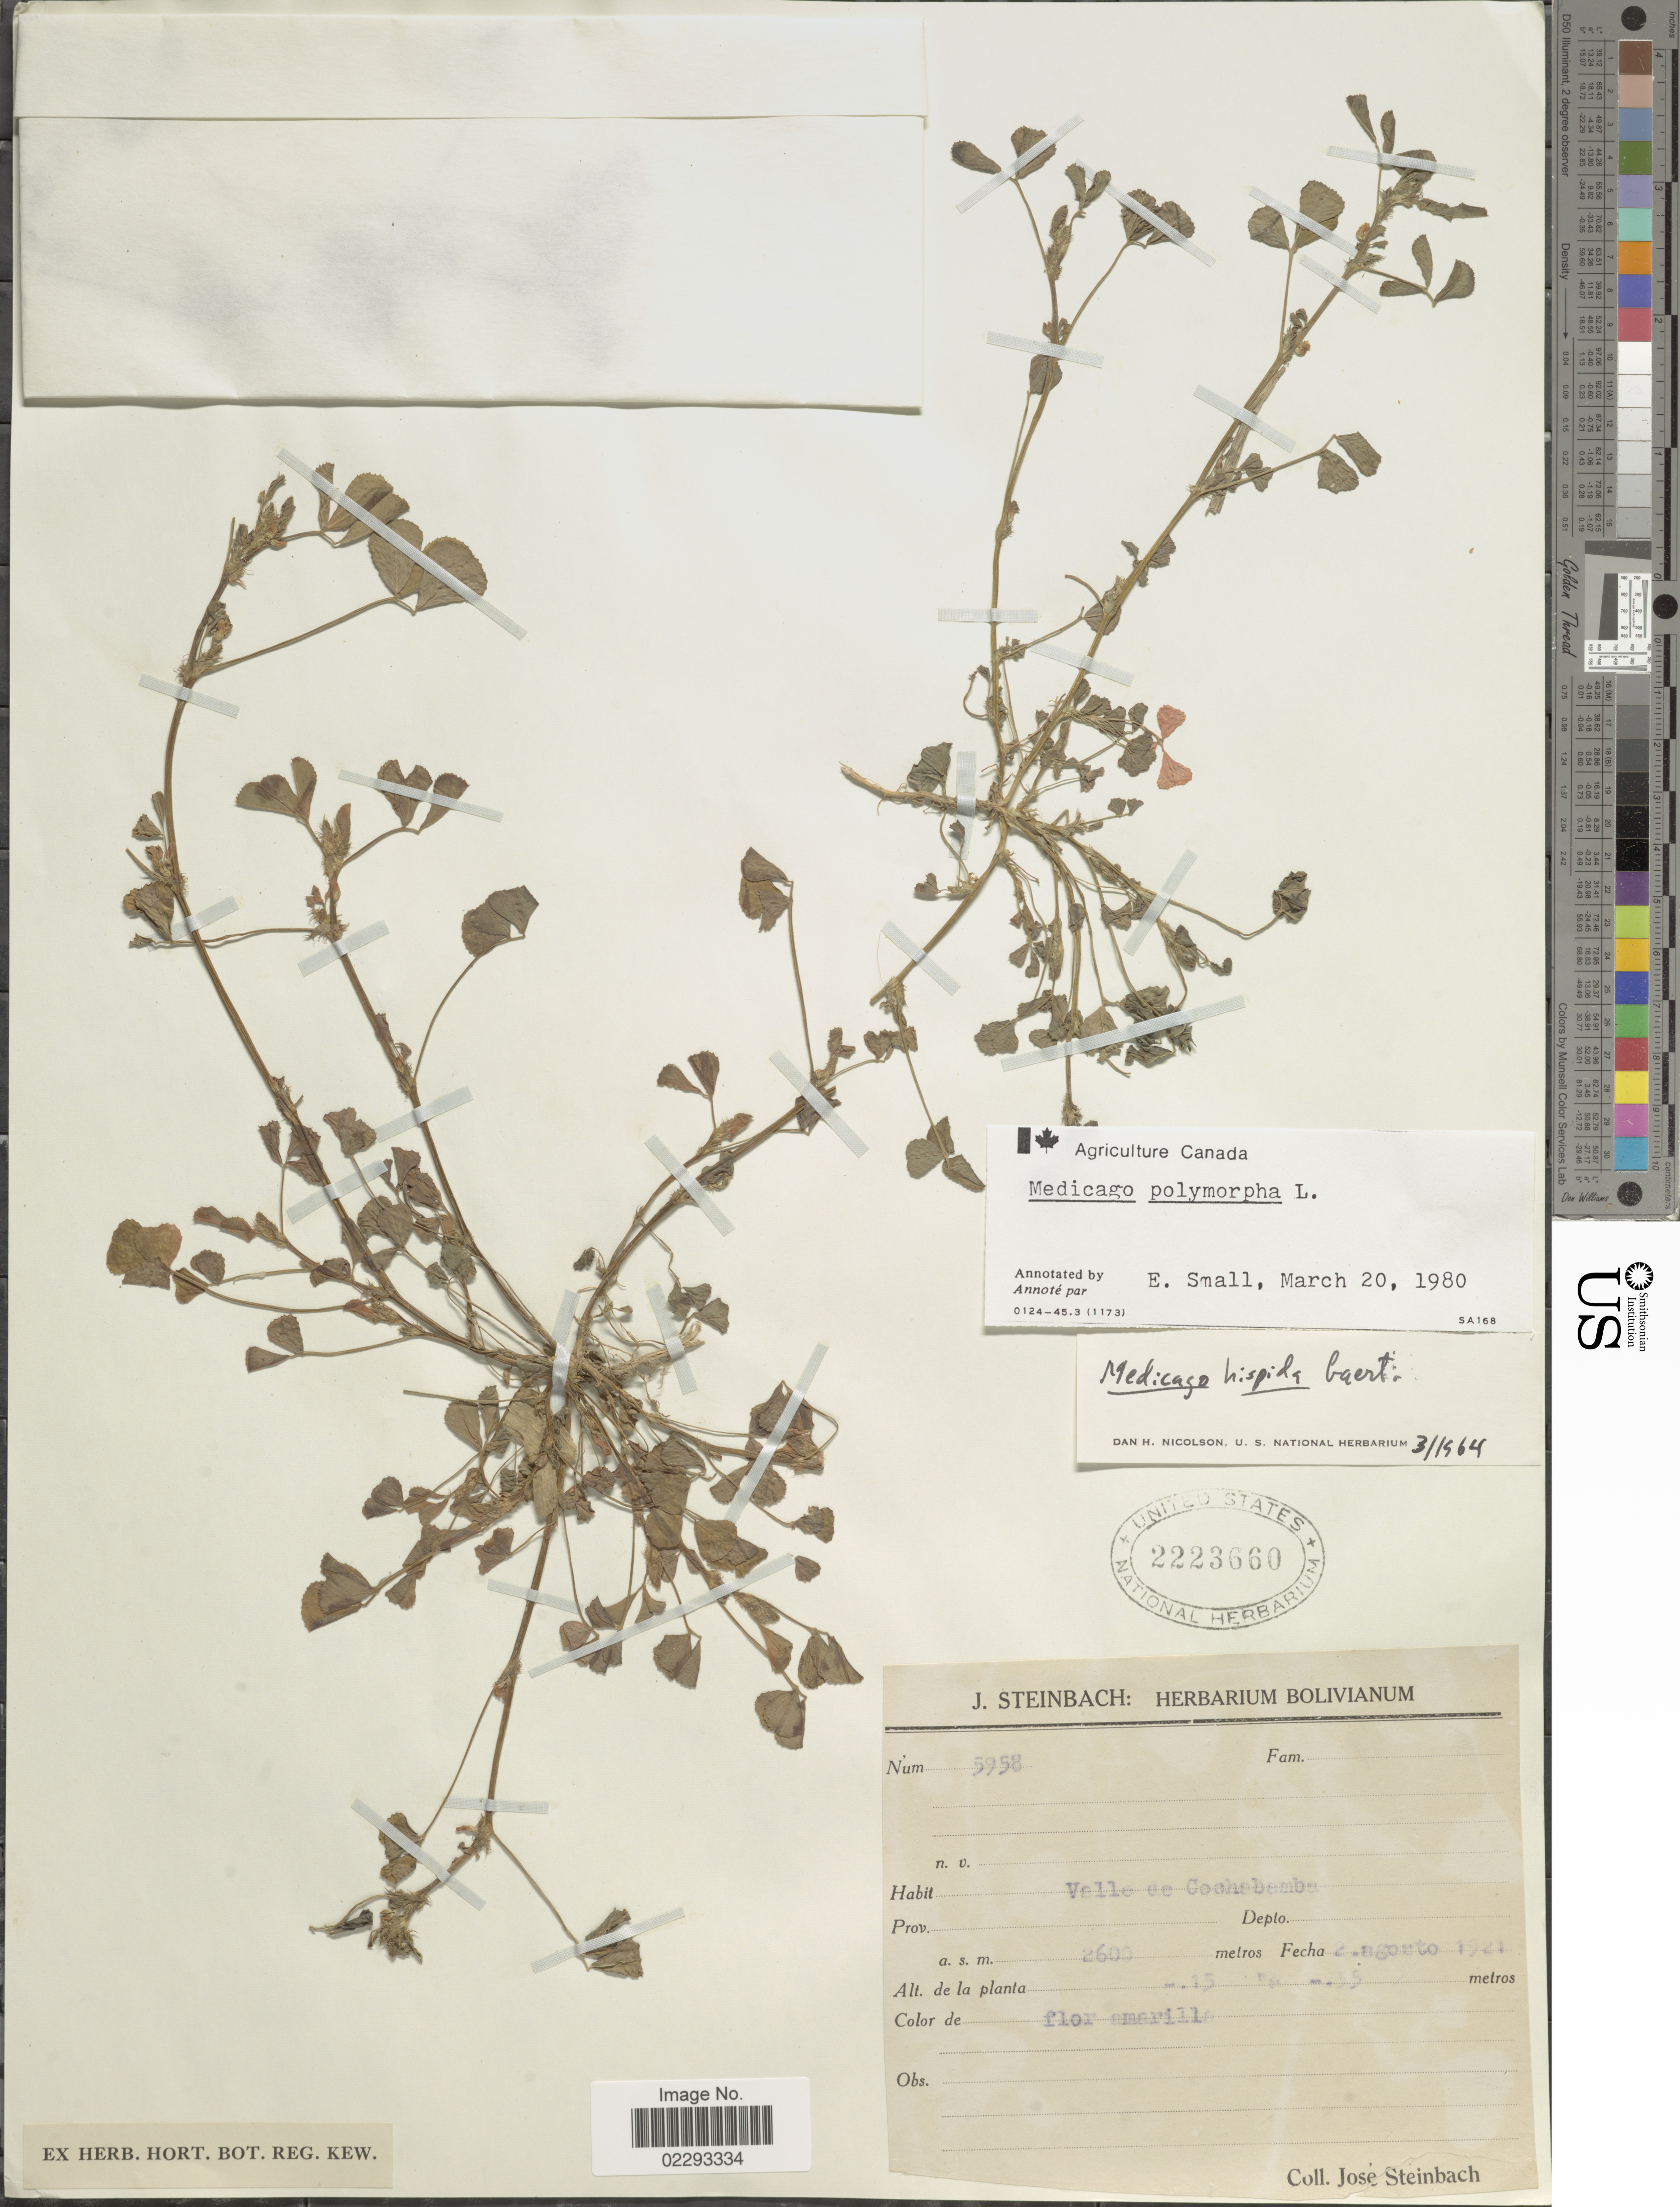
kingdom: Plantae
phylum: Tracheophyta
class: Magnoliopsida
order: Fabales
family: Fabaceae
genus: Medicago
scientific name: Medicago polymorpha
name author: L.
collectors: J. Steinbach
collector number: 5958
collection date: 1921-08-02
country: Bolivia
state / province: Cochabamba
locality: Valle de Cochabamba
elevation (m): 2600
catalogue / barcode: US 2223660